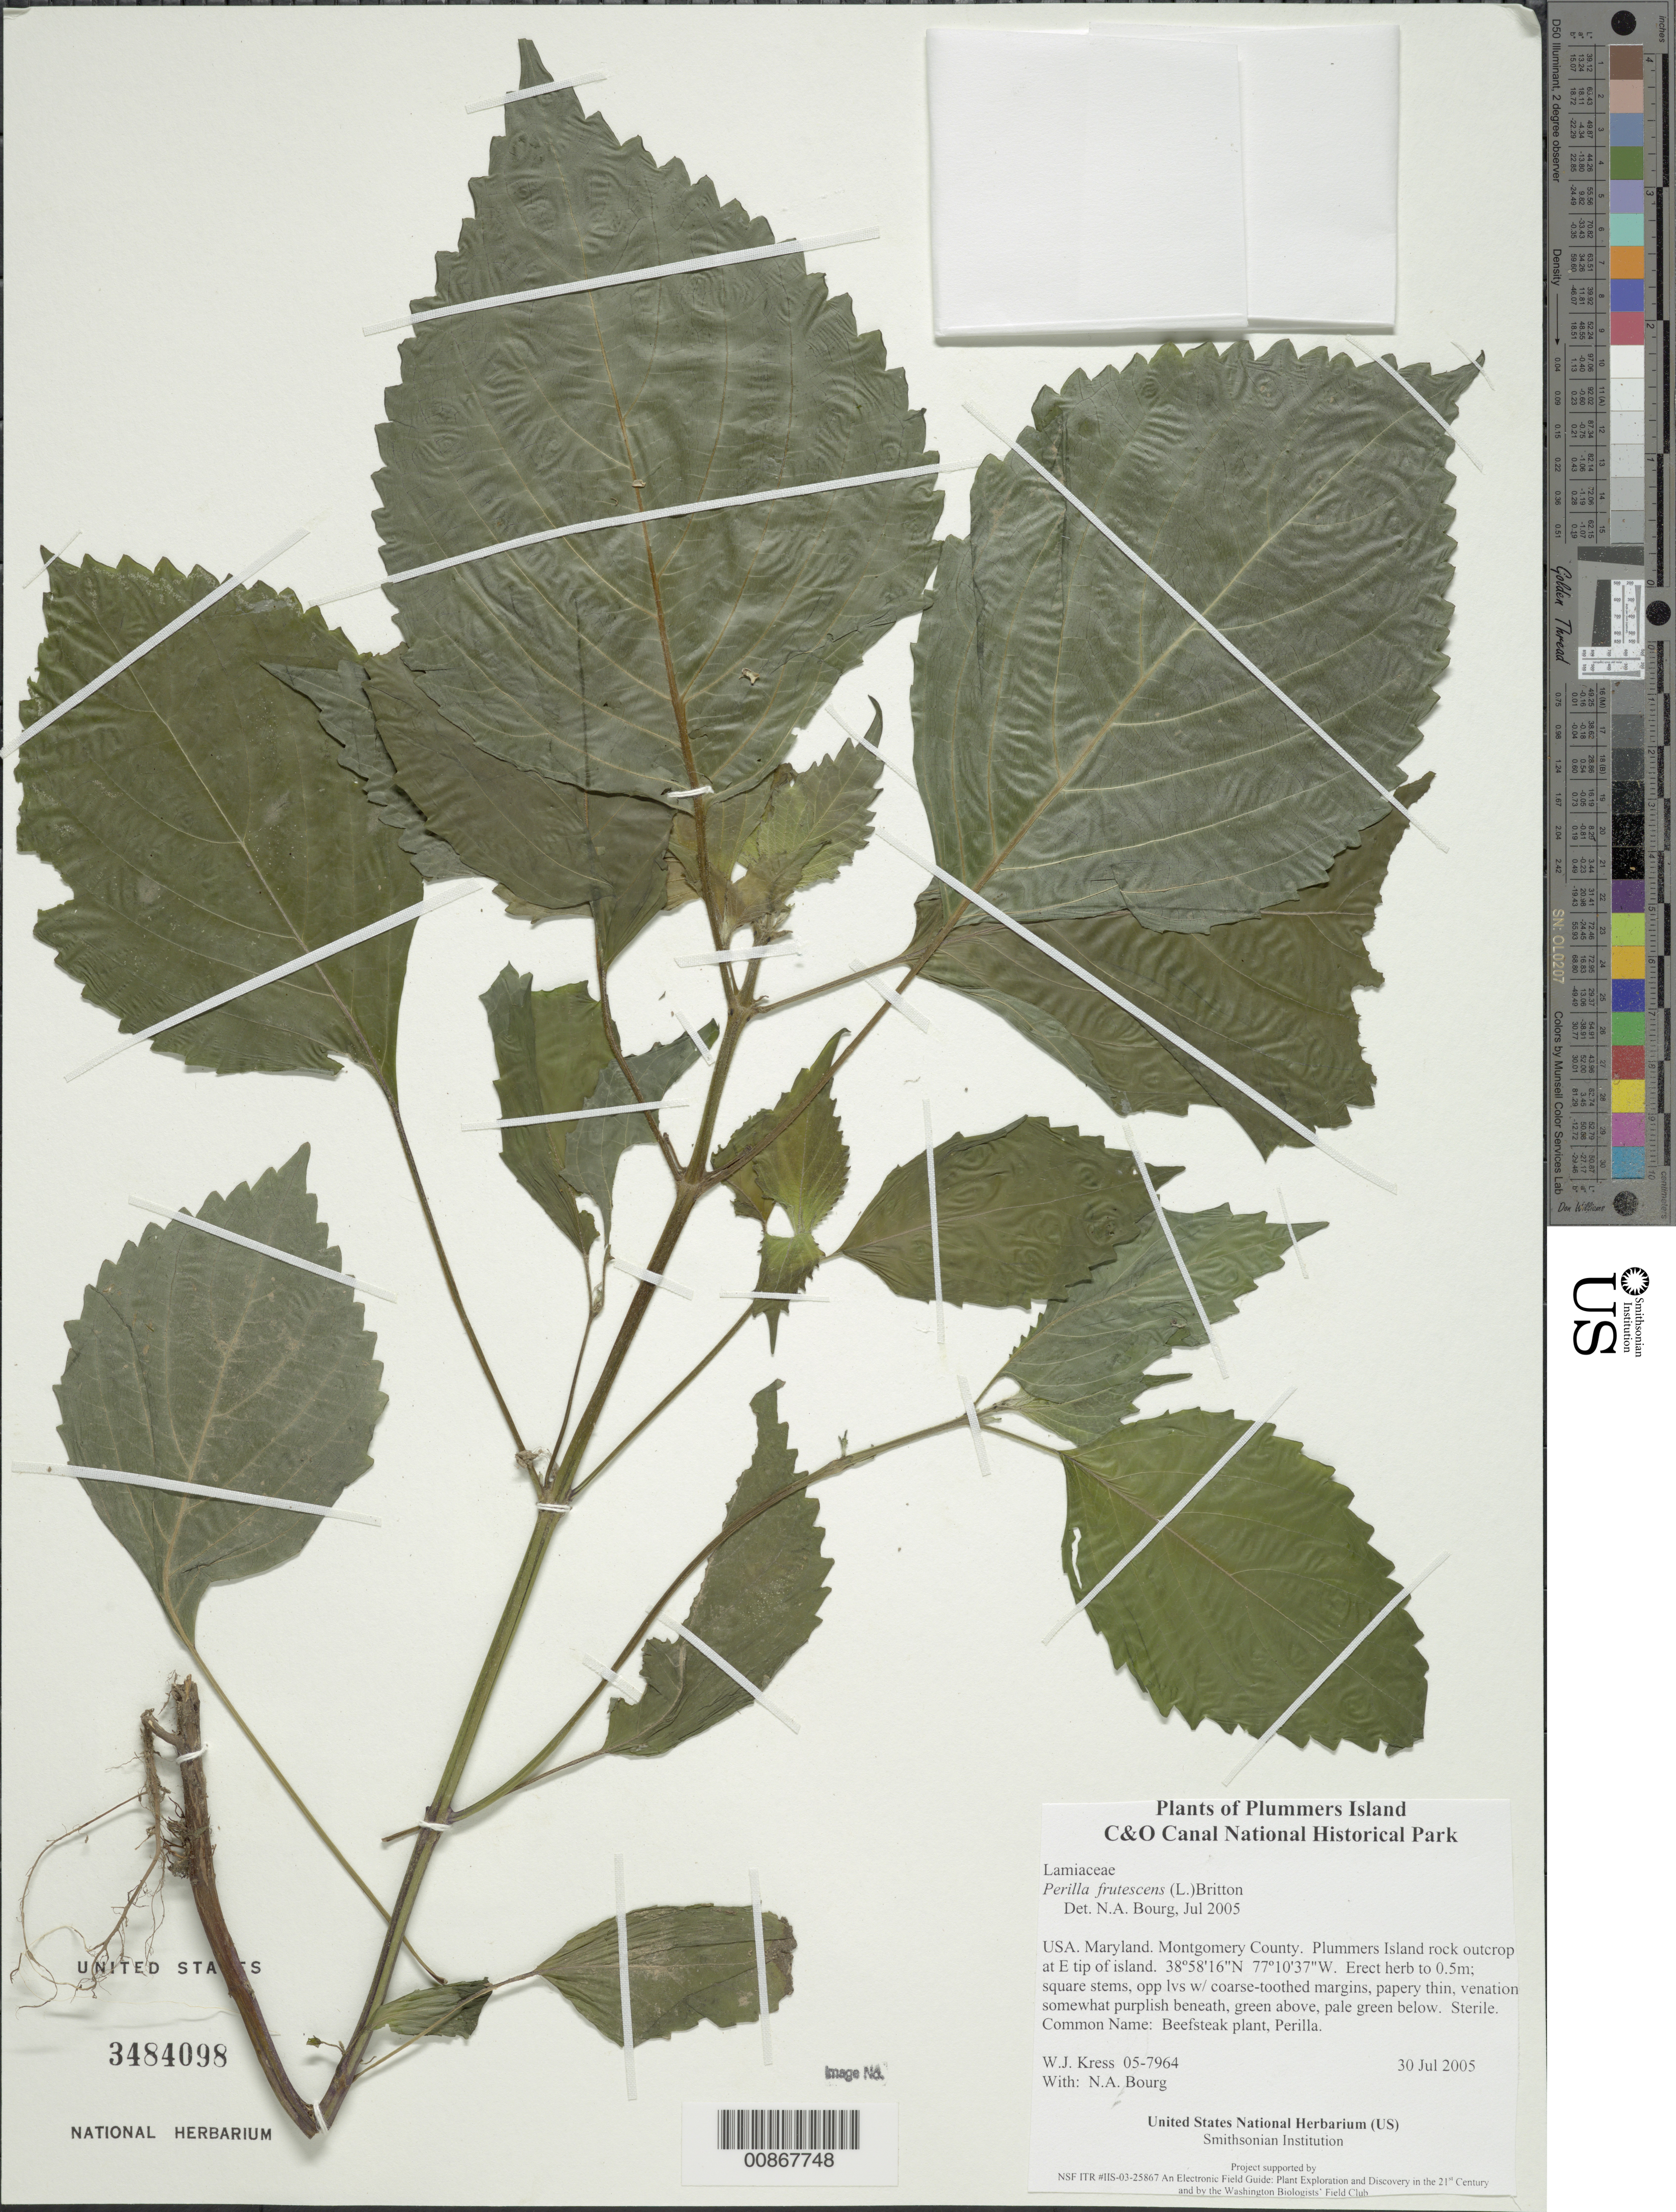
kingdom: Plantae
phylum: Tracheophyta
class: Magnoliopsida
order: Lamiales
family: Lamiaceae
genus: Perilla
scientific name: Perilla frutescens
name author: (L.) Britton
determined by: Bourg, N. A.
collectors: W. J. Kress & N. A. Bourg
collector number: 05-7964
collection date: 2005-07-30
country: United States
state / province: Maryland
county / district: Montgomery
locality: Chesapeake and Ohio Canal National Historical Park, Plummers Island rock outcrop at E tip of island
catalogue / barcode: US 3484098